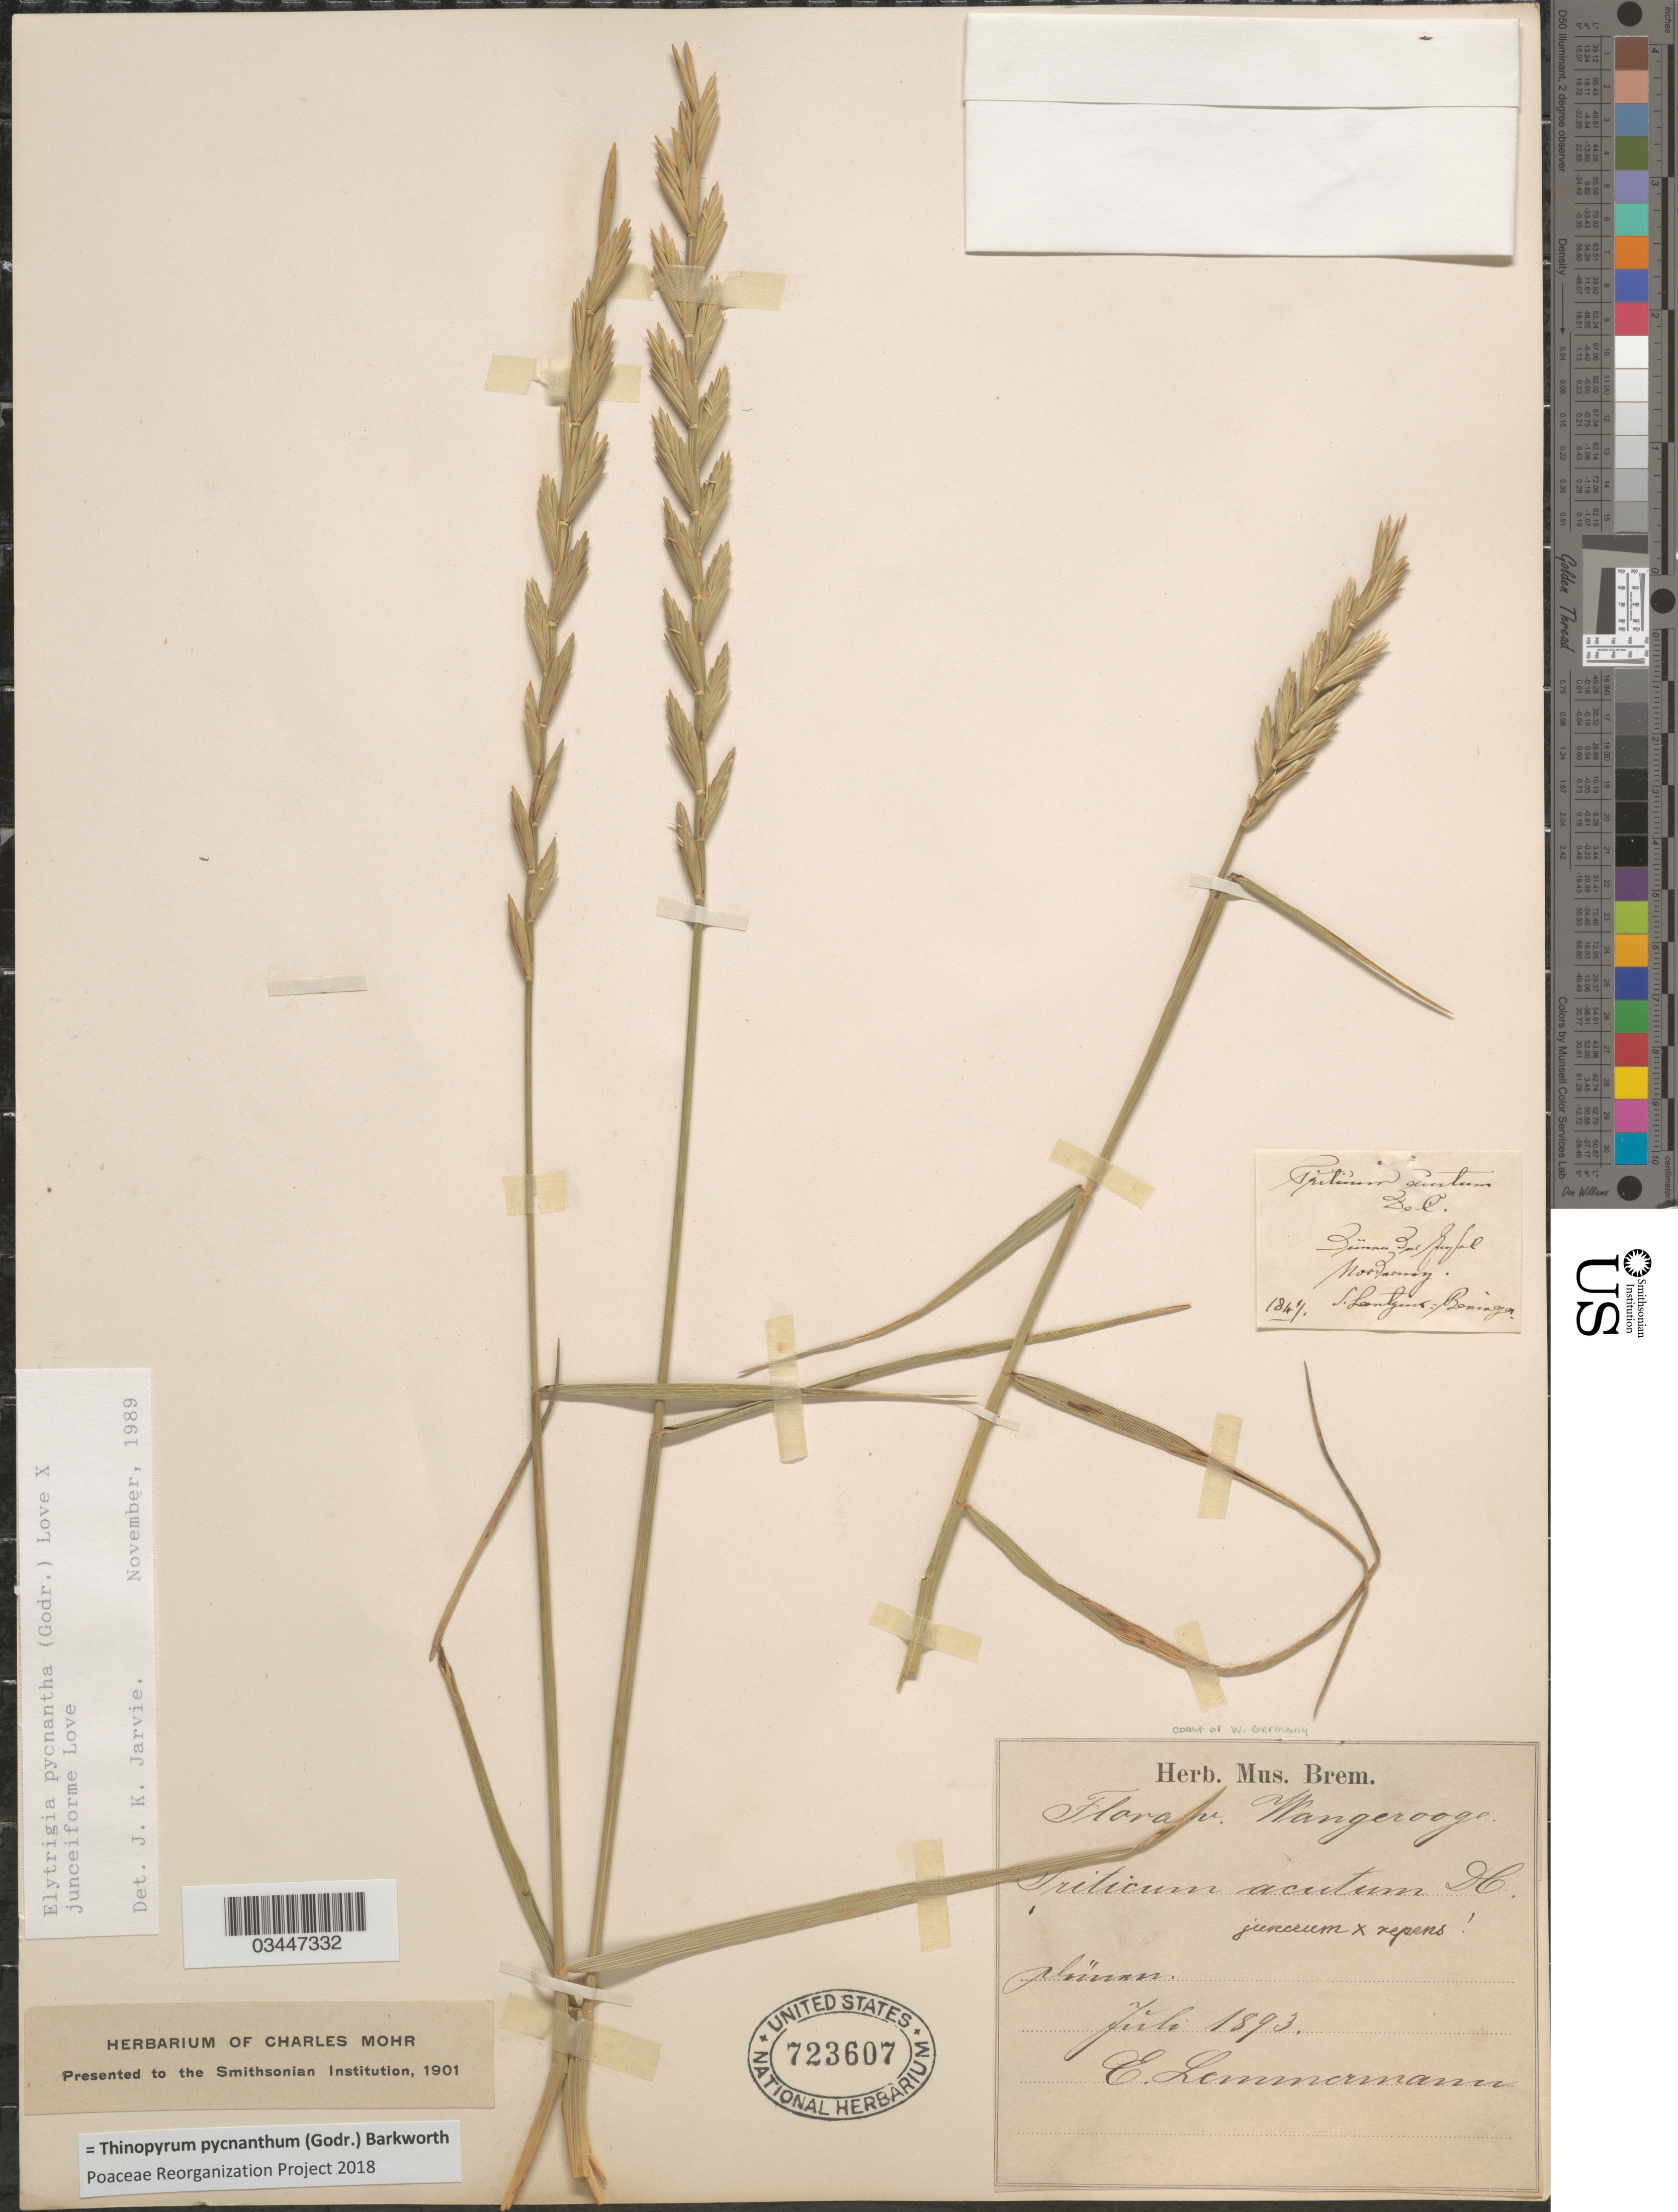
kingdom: Plantae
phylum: Tracheophyta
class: Liliopsida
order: Poales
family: Poaceae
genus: Thinopyrum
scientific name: Thinopyrum pycnanthum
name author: (Godr.) Barkworth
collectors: E. Lemmermann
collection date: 1893-07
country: Germany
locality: Wangerooge.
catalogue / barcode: US 723607